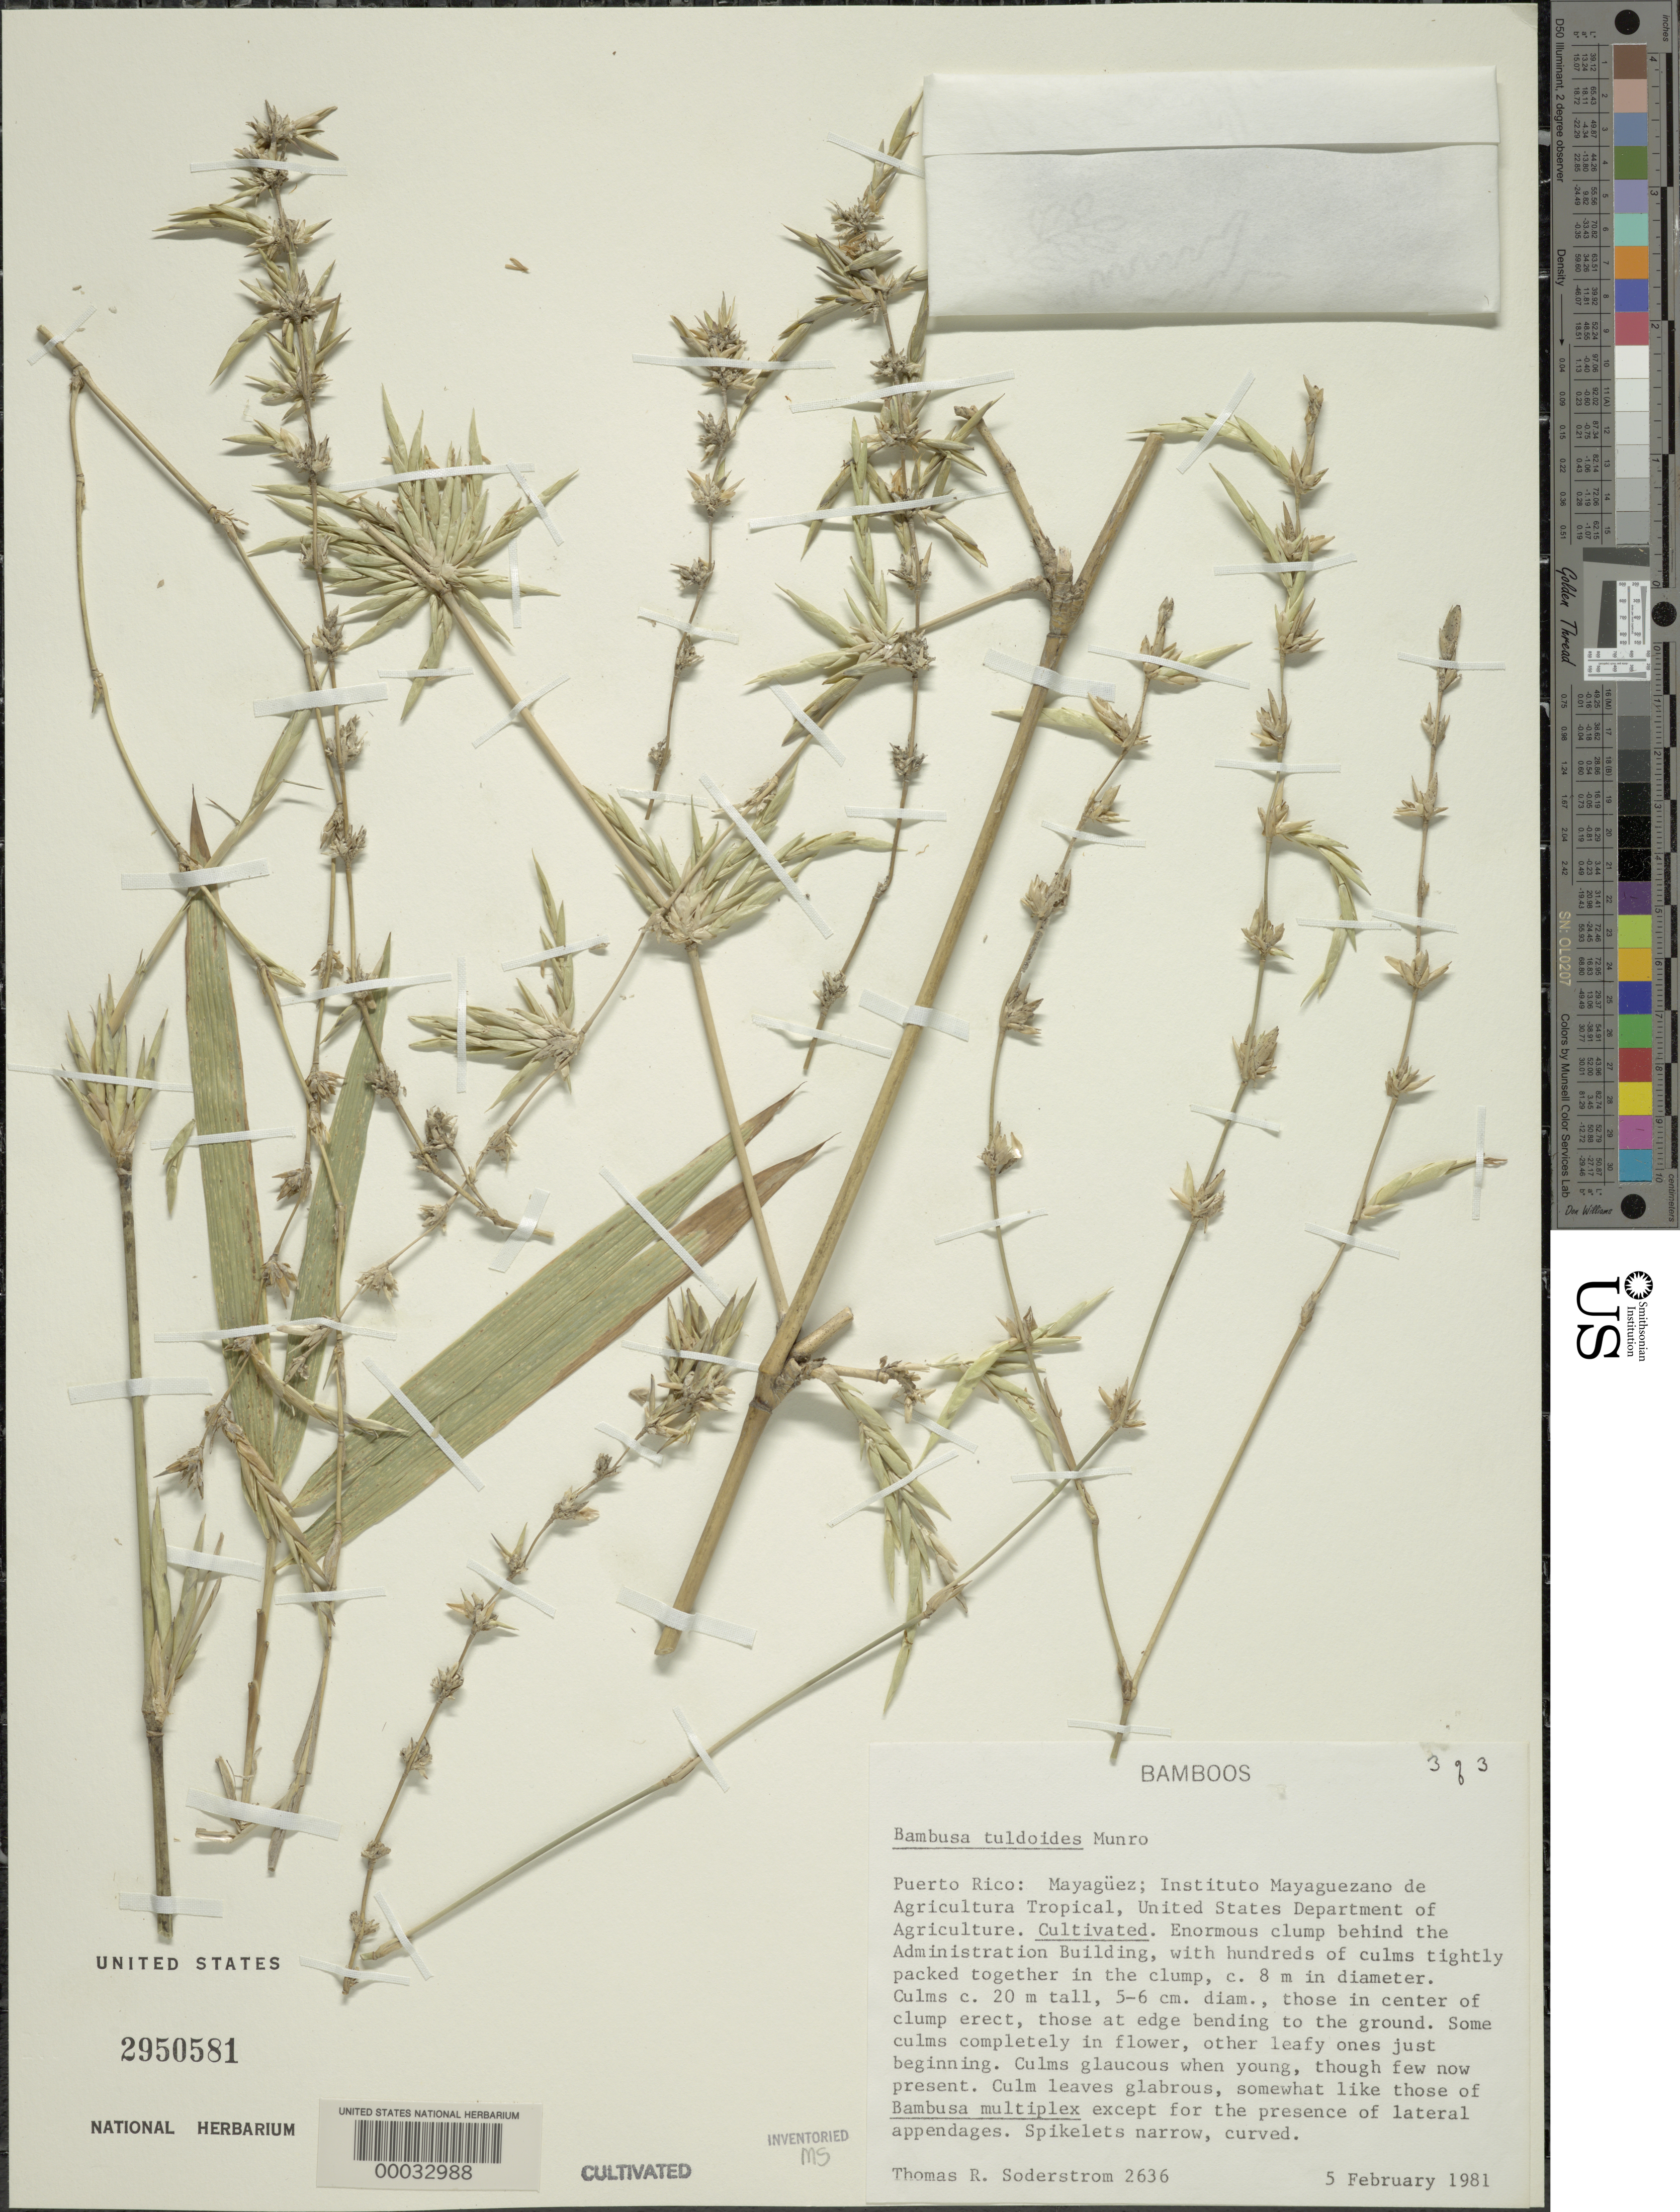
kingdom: Plantae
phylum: Tracheophyta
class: Liliopsida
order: Poales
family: Poaceae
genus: Bambusa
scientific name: Bambusa tuldoides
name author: Munro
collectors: T. R. Soderstrom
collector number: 2636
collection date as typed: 05 Feb 1981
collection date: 1981-02-05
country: Puerto Rico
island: Greater Antilles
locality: Federal experimental station-mayeguez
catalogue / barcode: US 2950581